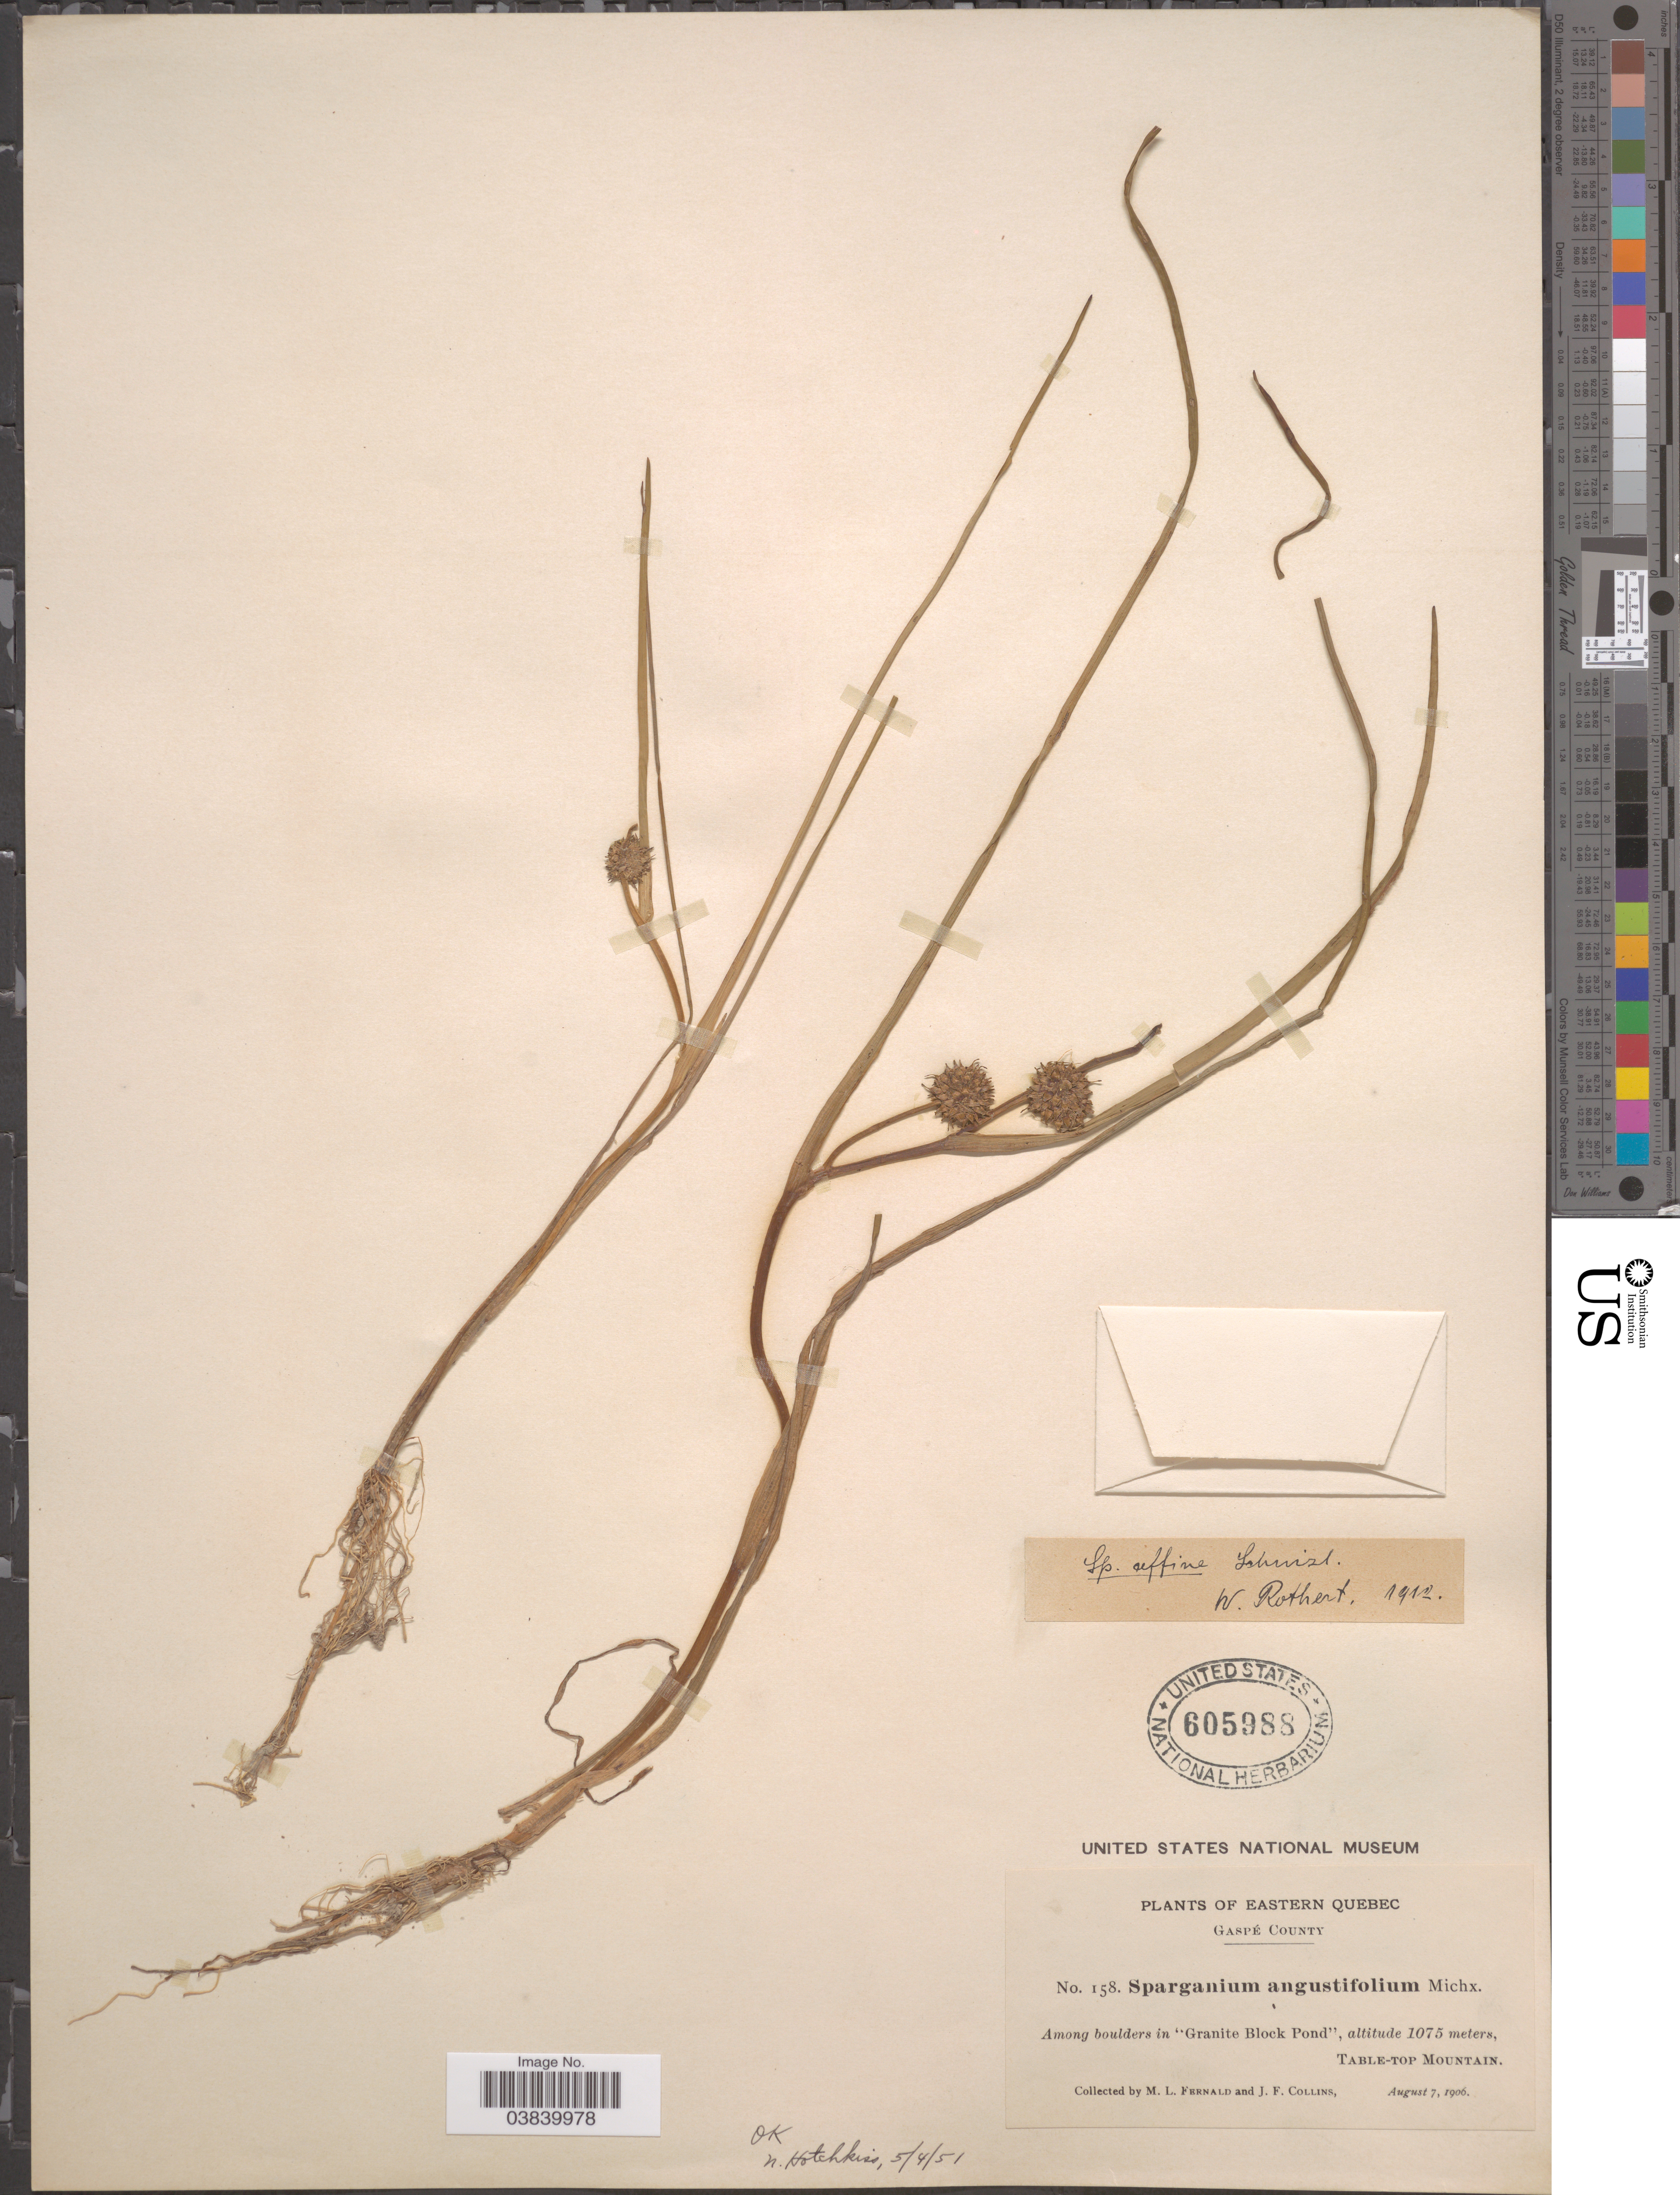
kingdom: Plantae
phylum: Tracheophyta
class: Liliopsida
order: Poales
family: Typhaceae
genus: Sparganium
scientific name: Sparganium angustifolium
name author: Michx.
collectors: M. L. Fernald & J. Collins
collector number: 158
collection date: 1906-08-07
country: Canada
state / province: Quebec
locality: Eastern Quebec. Gaspé County. Among boulders in 'Granite Block Pond', Table-Top Mountain.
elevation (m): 1075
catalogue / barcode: US 605988